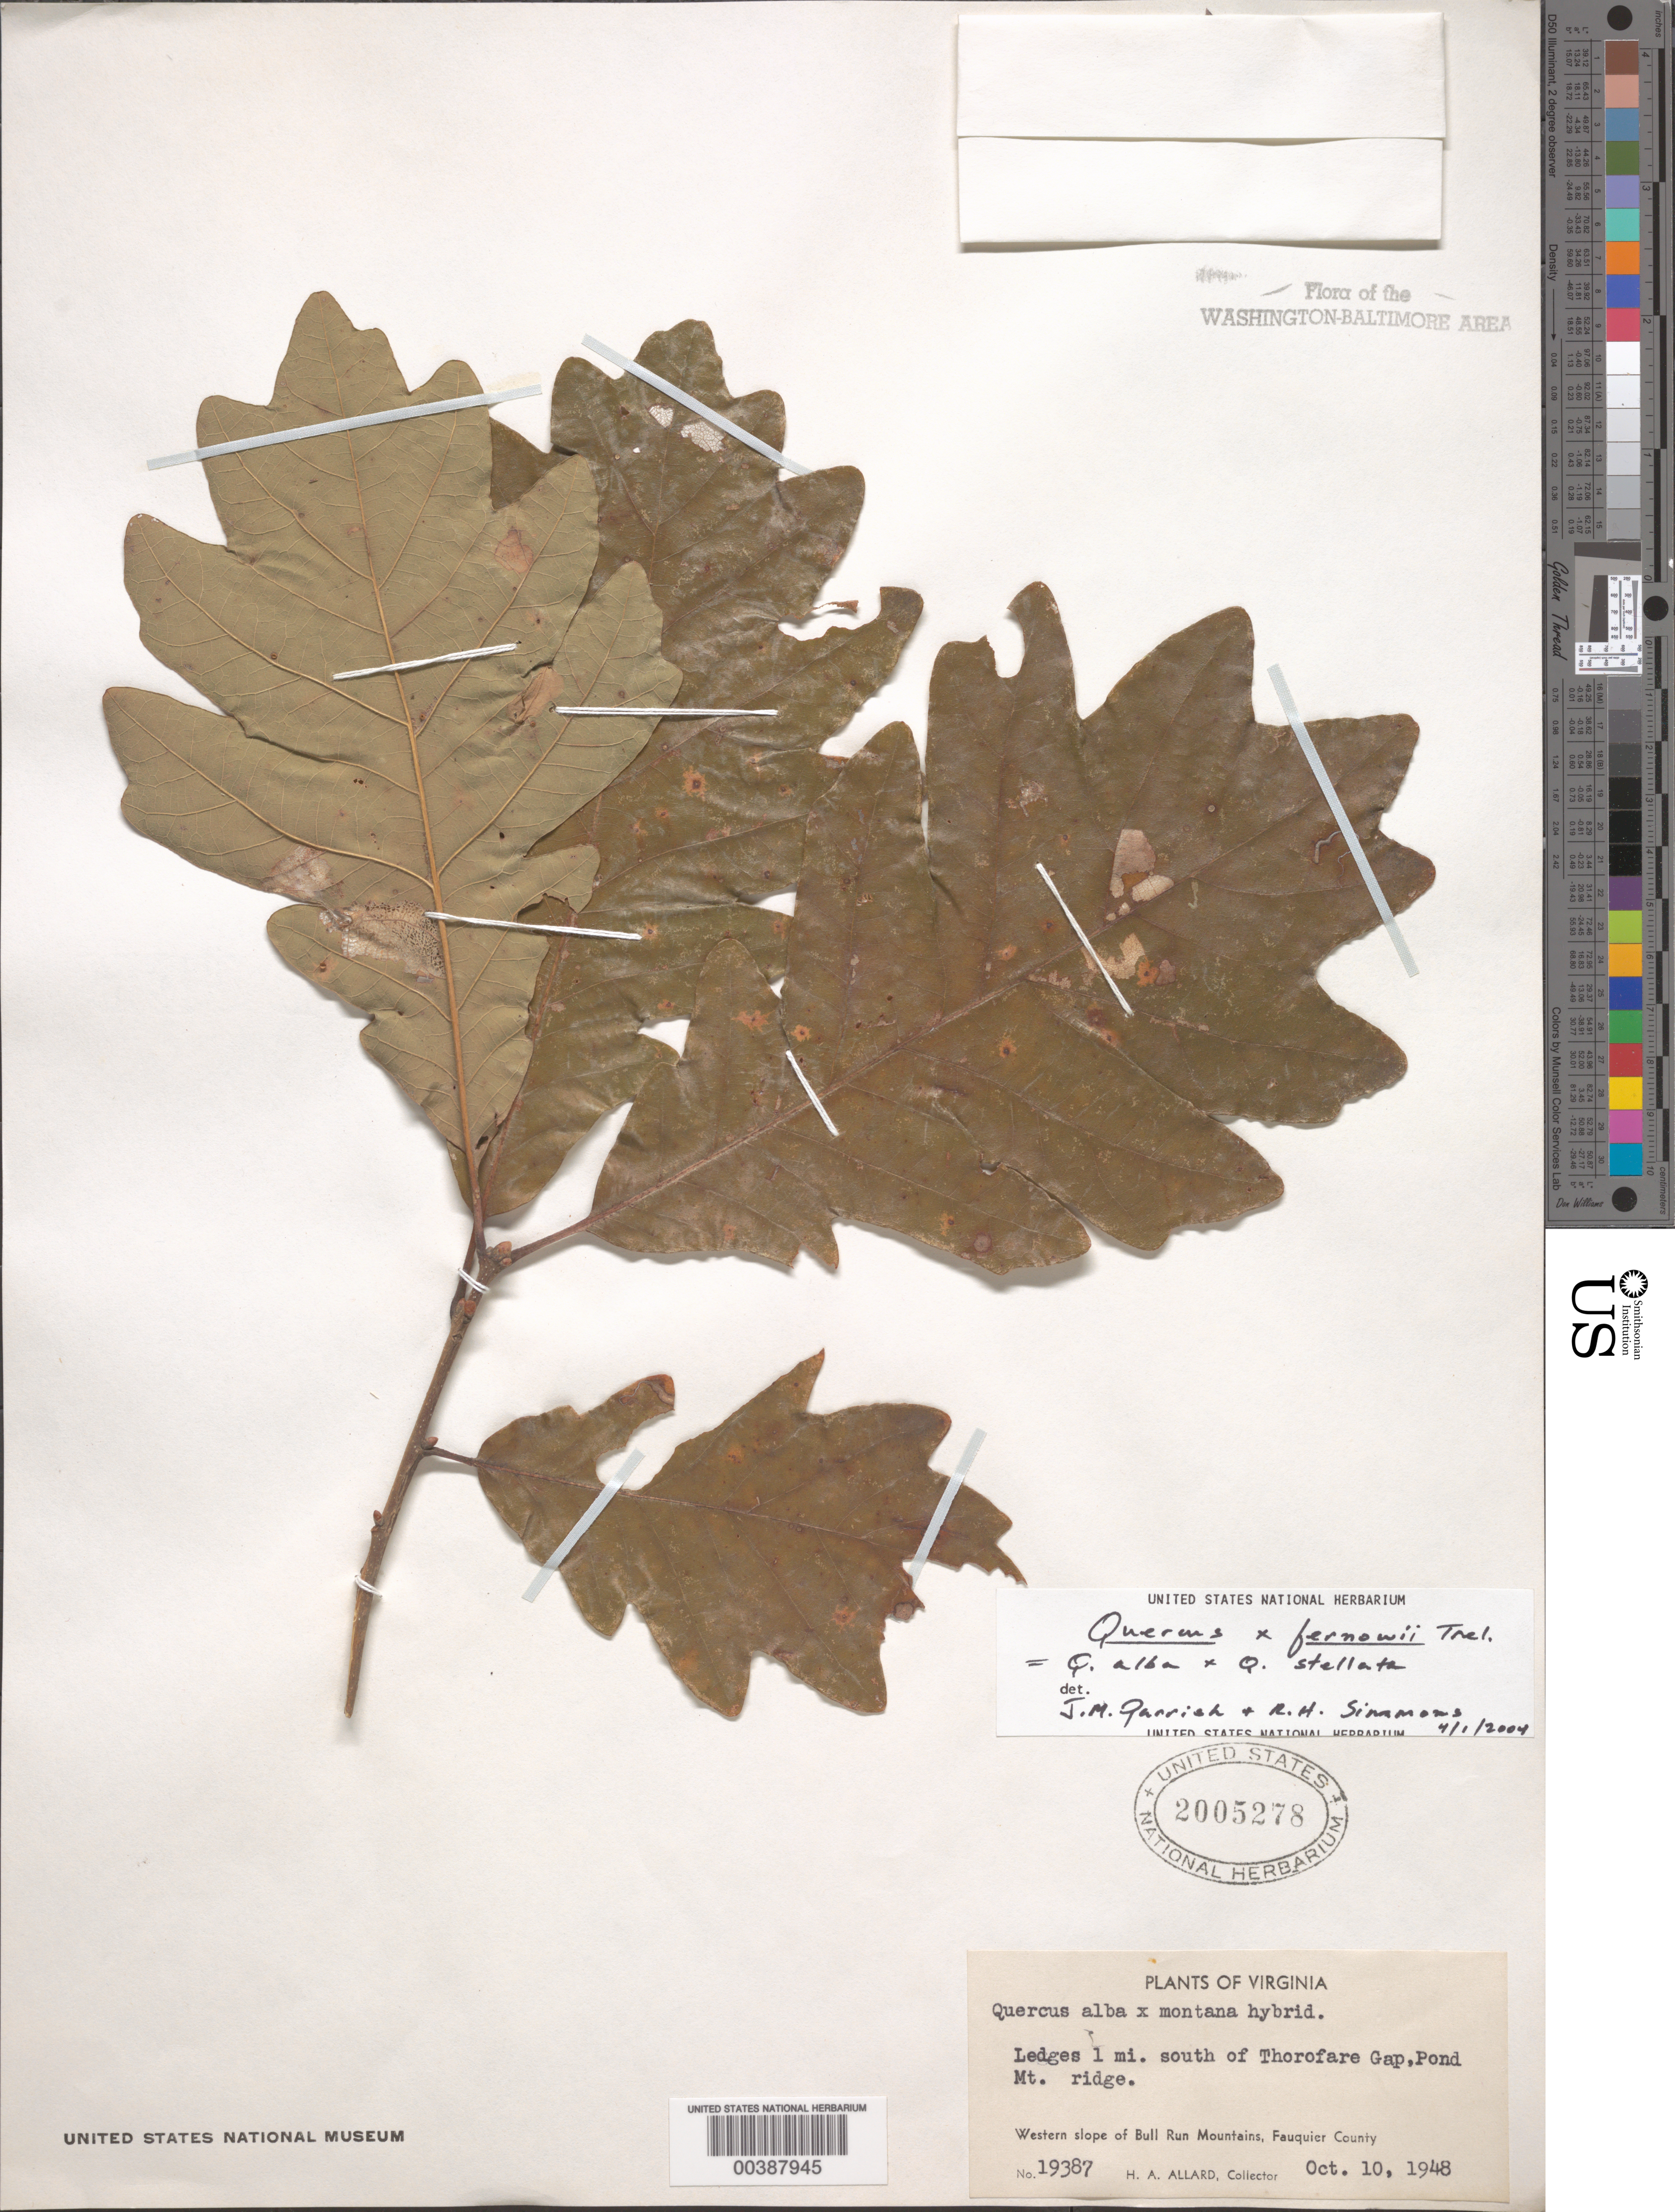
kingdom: Plantae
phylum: Tracheophyta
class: Magnoliopsida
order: Fagales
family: Fagaceae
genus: Quercus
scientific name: Quercus x fernowii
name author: Trel.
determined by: Simmons, R. H., (UNITED STATES)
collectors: H. A. Allard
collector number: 19387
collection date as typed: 10 Oct 1948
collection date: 1948-10-10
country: United States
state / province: Virginia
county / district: Fauquier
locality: South of Thorofare Gap, Pond Mountain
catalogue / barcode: US 2005278